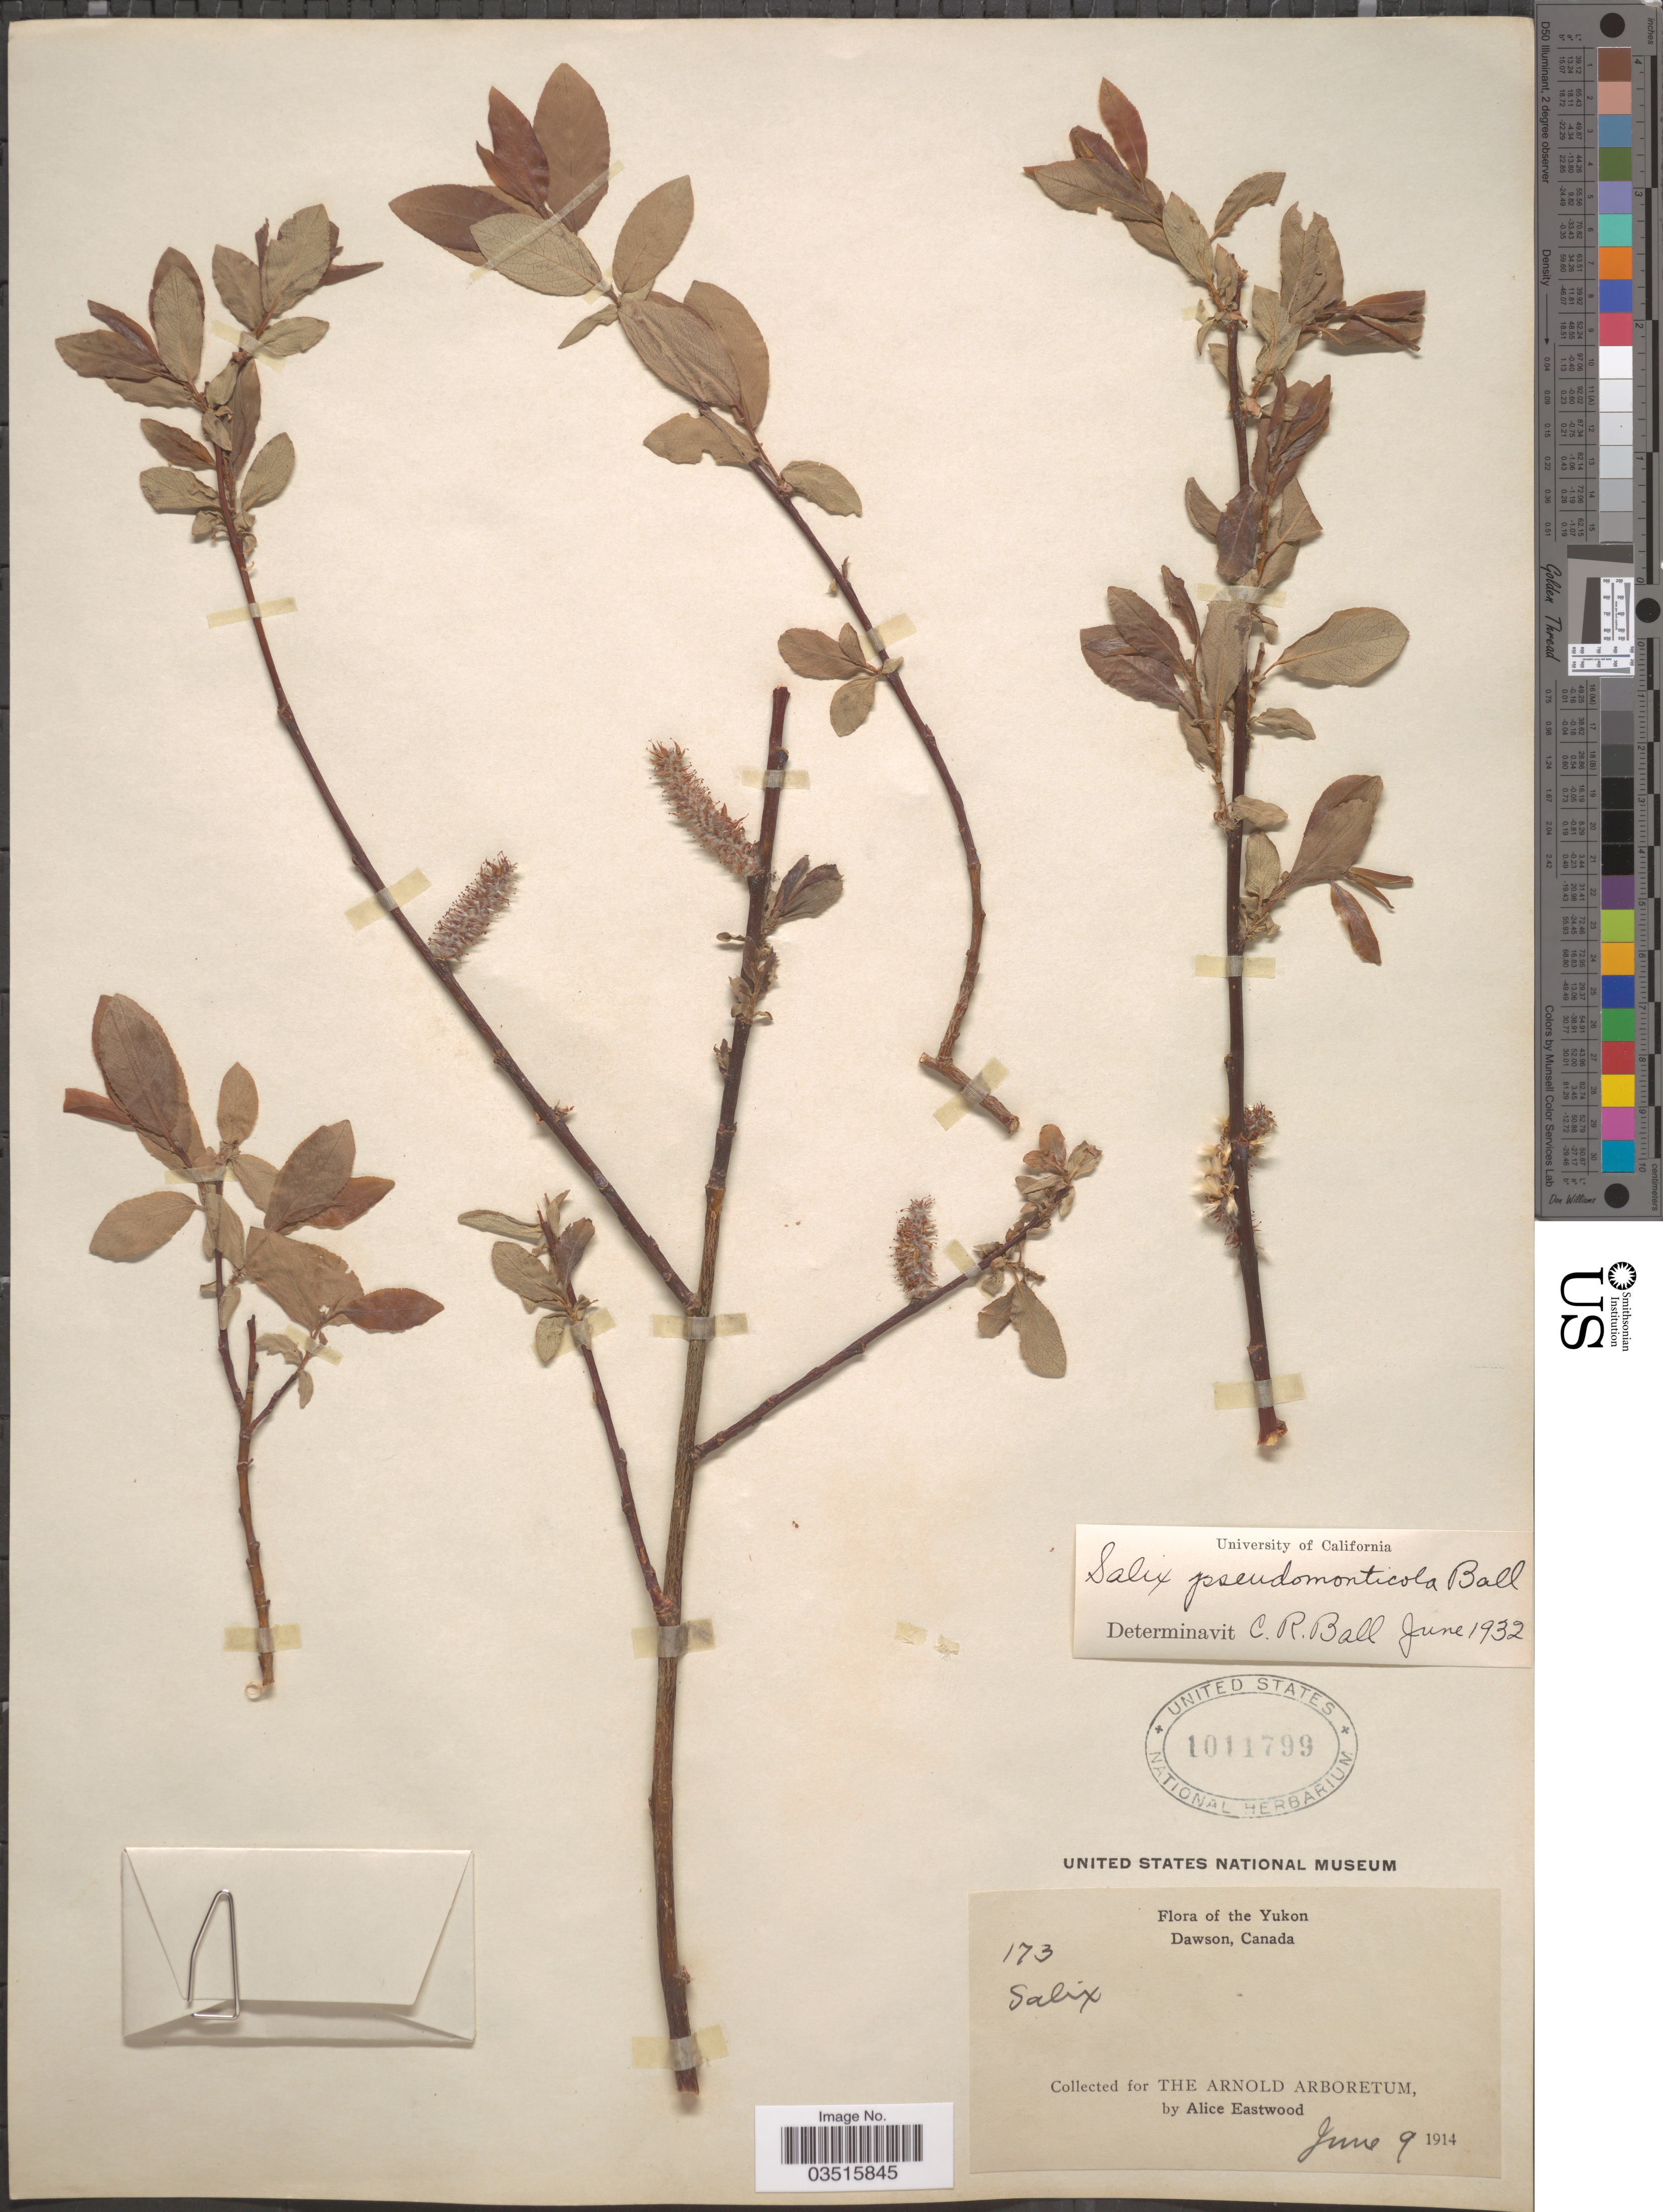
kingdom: Plantae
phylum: Tracheophyta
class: Magnoliopsida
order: Malpighiales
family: Salicaceae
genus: Salix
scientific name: Salix monticola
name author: Bebb.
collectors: A. Eastwood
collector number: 173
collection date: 1914-06-09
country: Canada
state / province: Yukon Territory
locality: The Yukon. Dawson.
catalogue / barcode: US 1011799